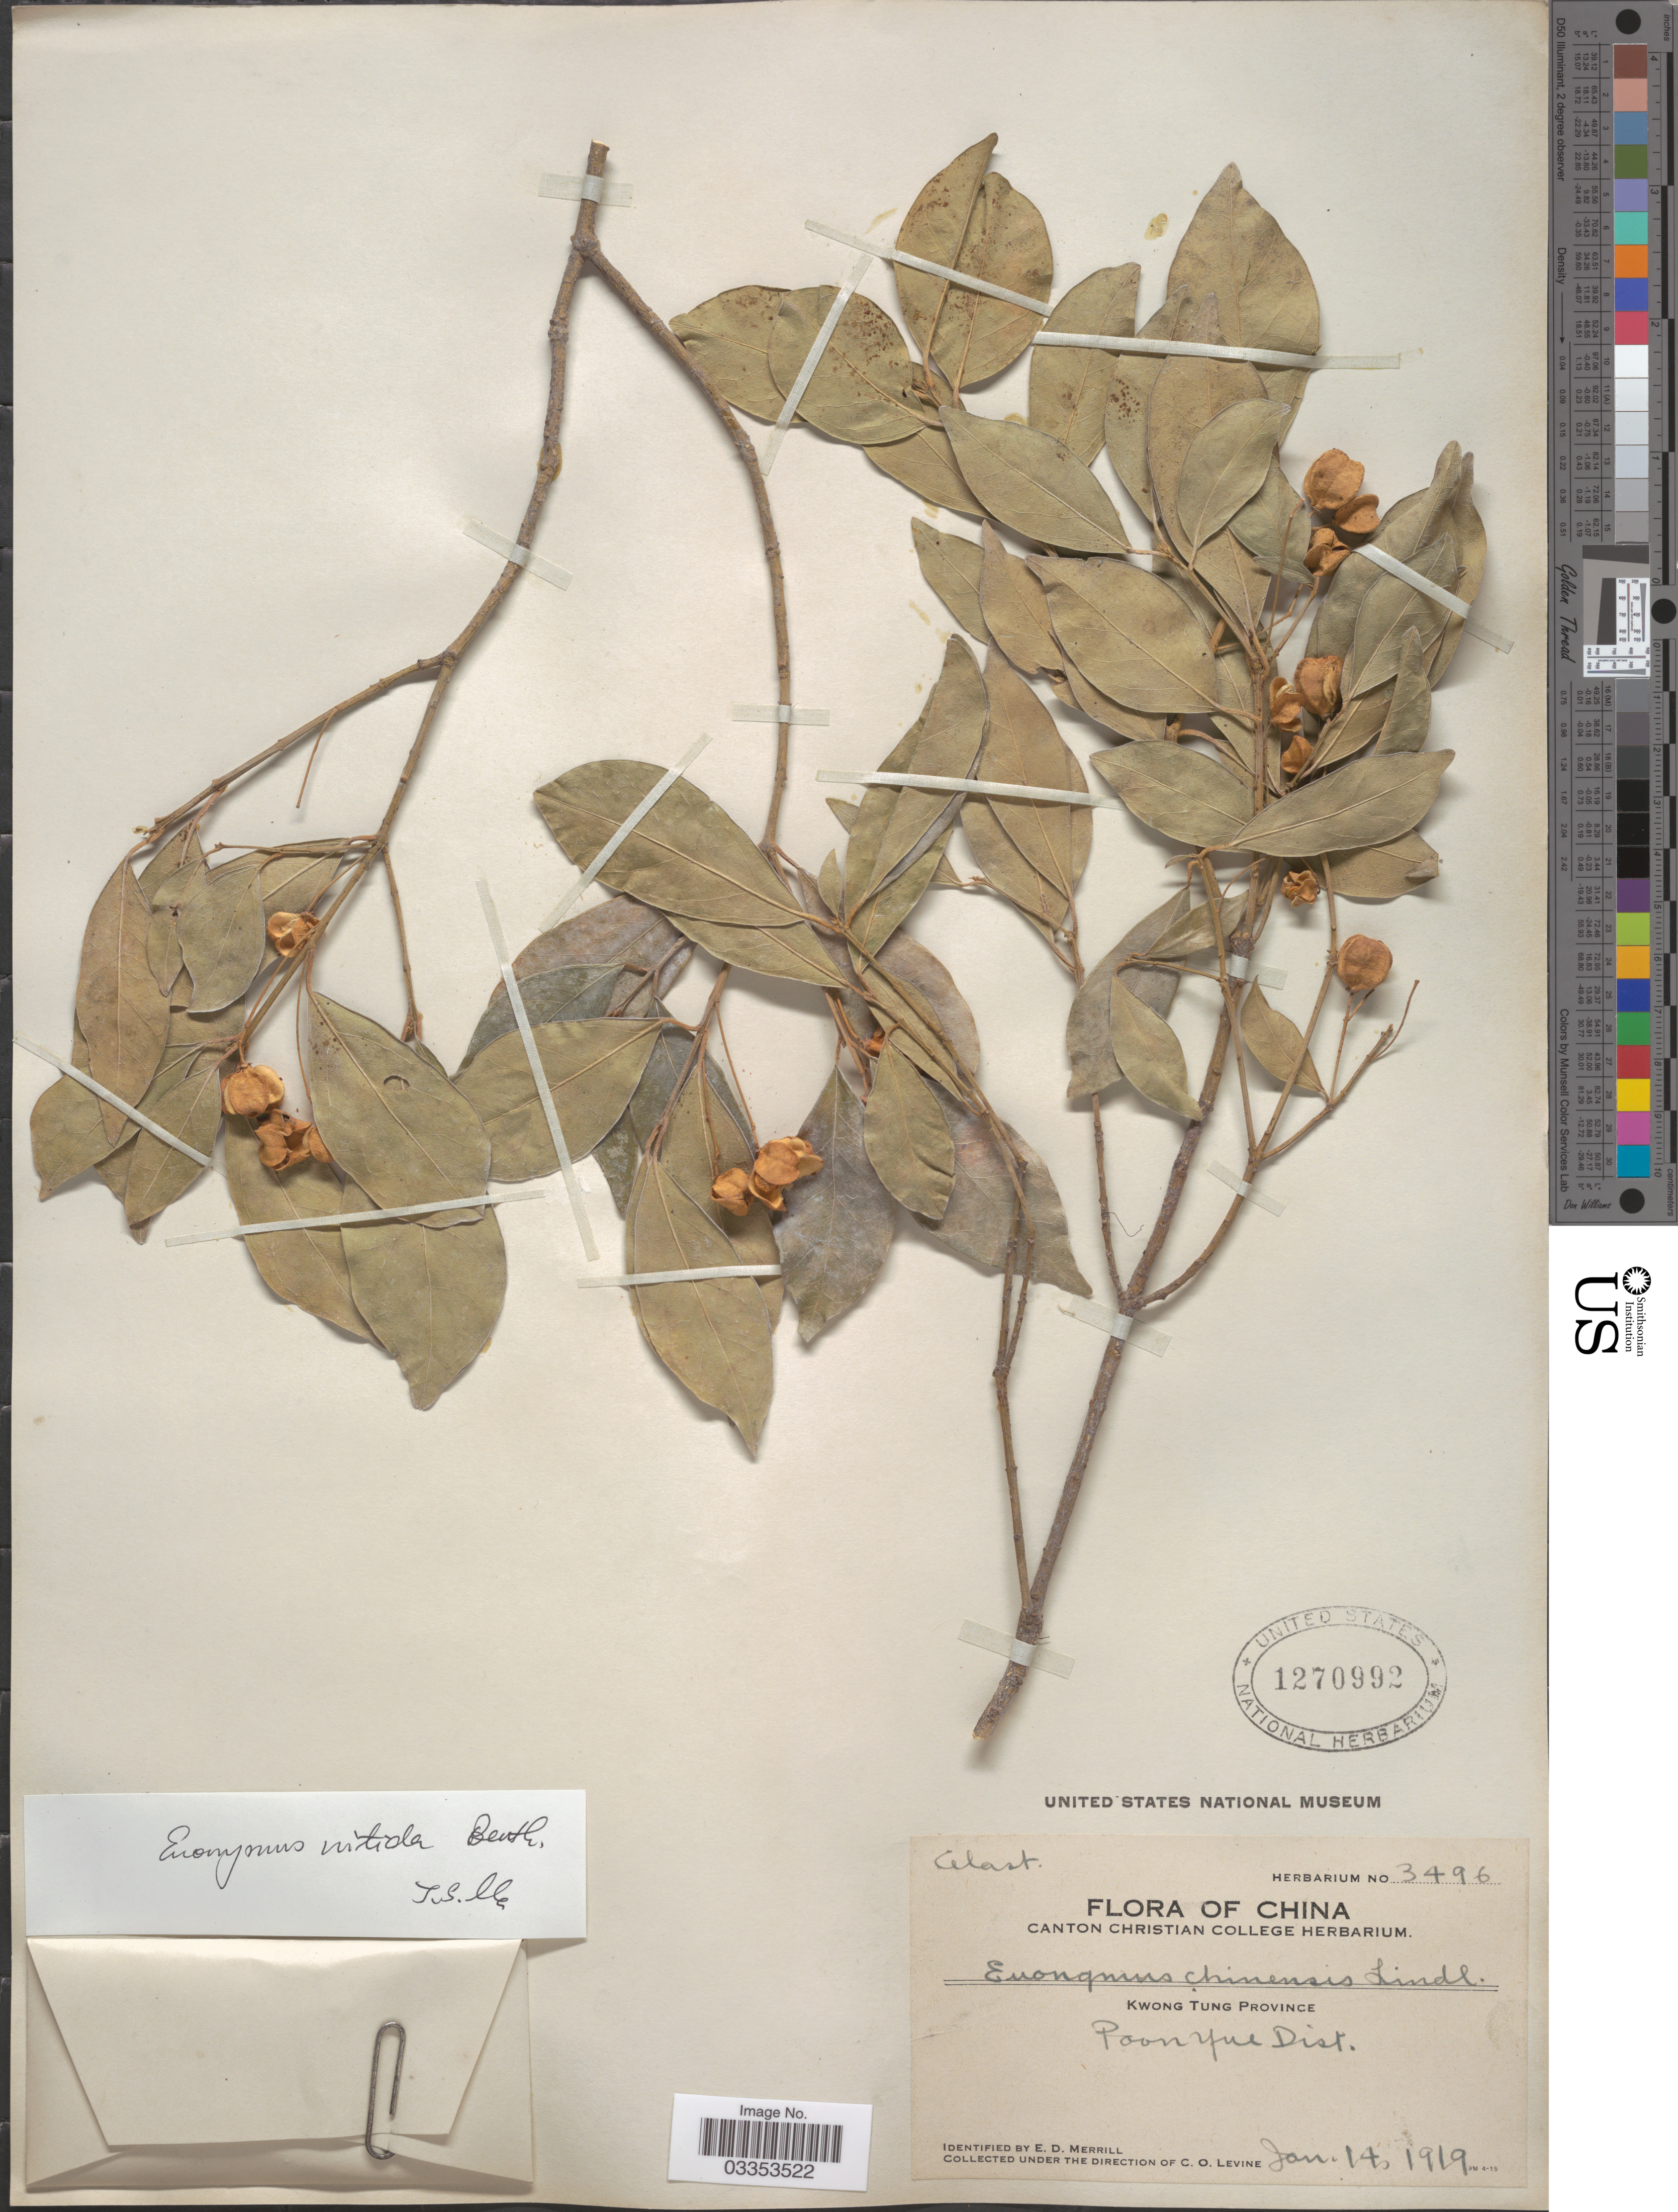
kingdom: Plantae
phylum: Tracheophyta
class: Magnoliopsida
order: Celastrales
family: Celastraceae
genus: Euonymus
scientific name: Euonymus nitidus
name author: Benth.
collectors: C. O. Levine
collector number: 3496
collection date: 1919-01-14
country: China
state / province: Guangdong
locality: Kwong Tung Province. Poon Yoo Dist.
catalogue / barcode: US 1270992